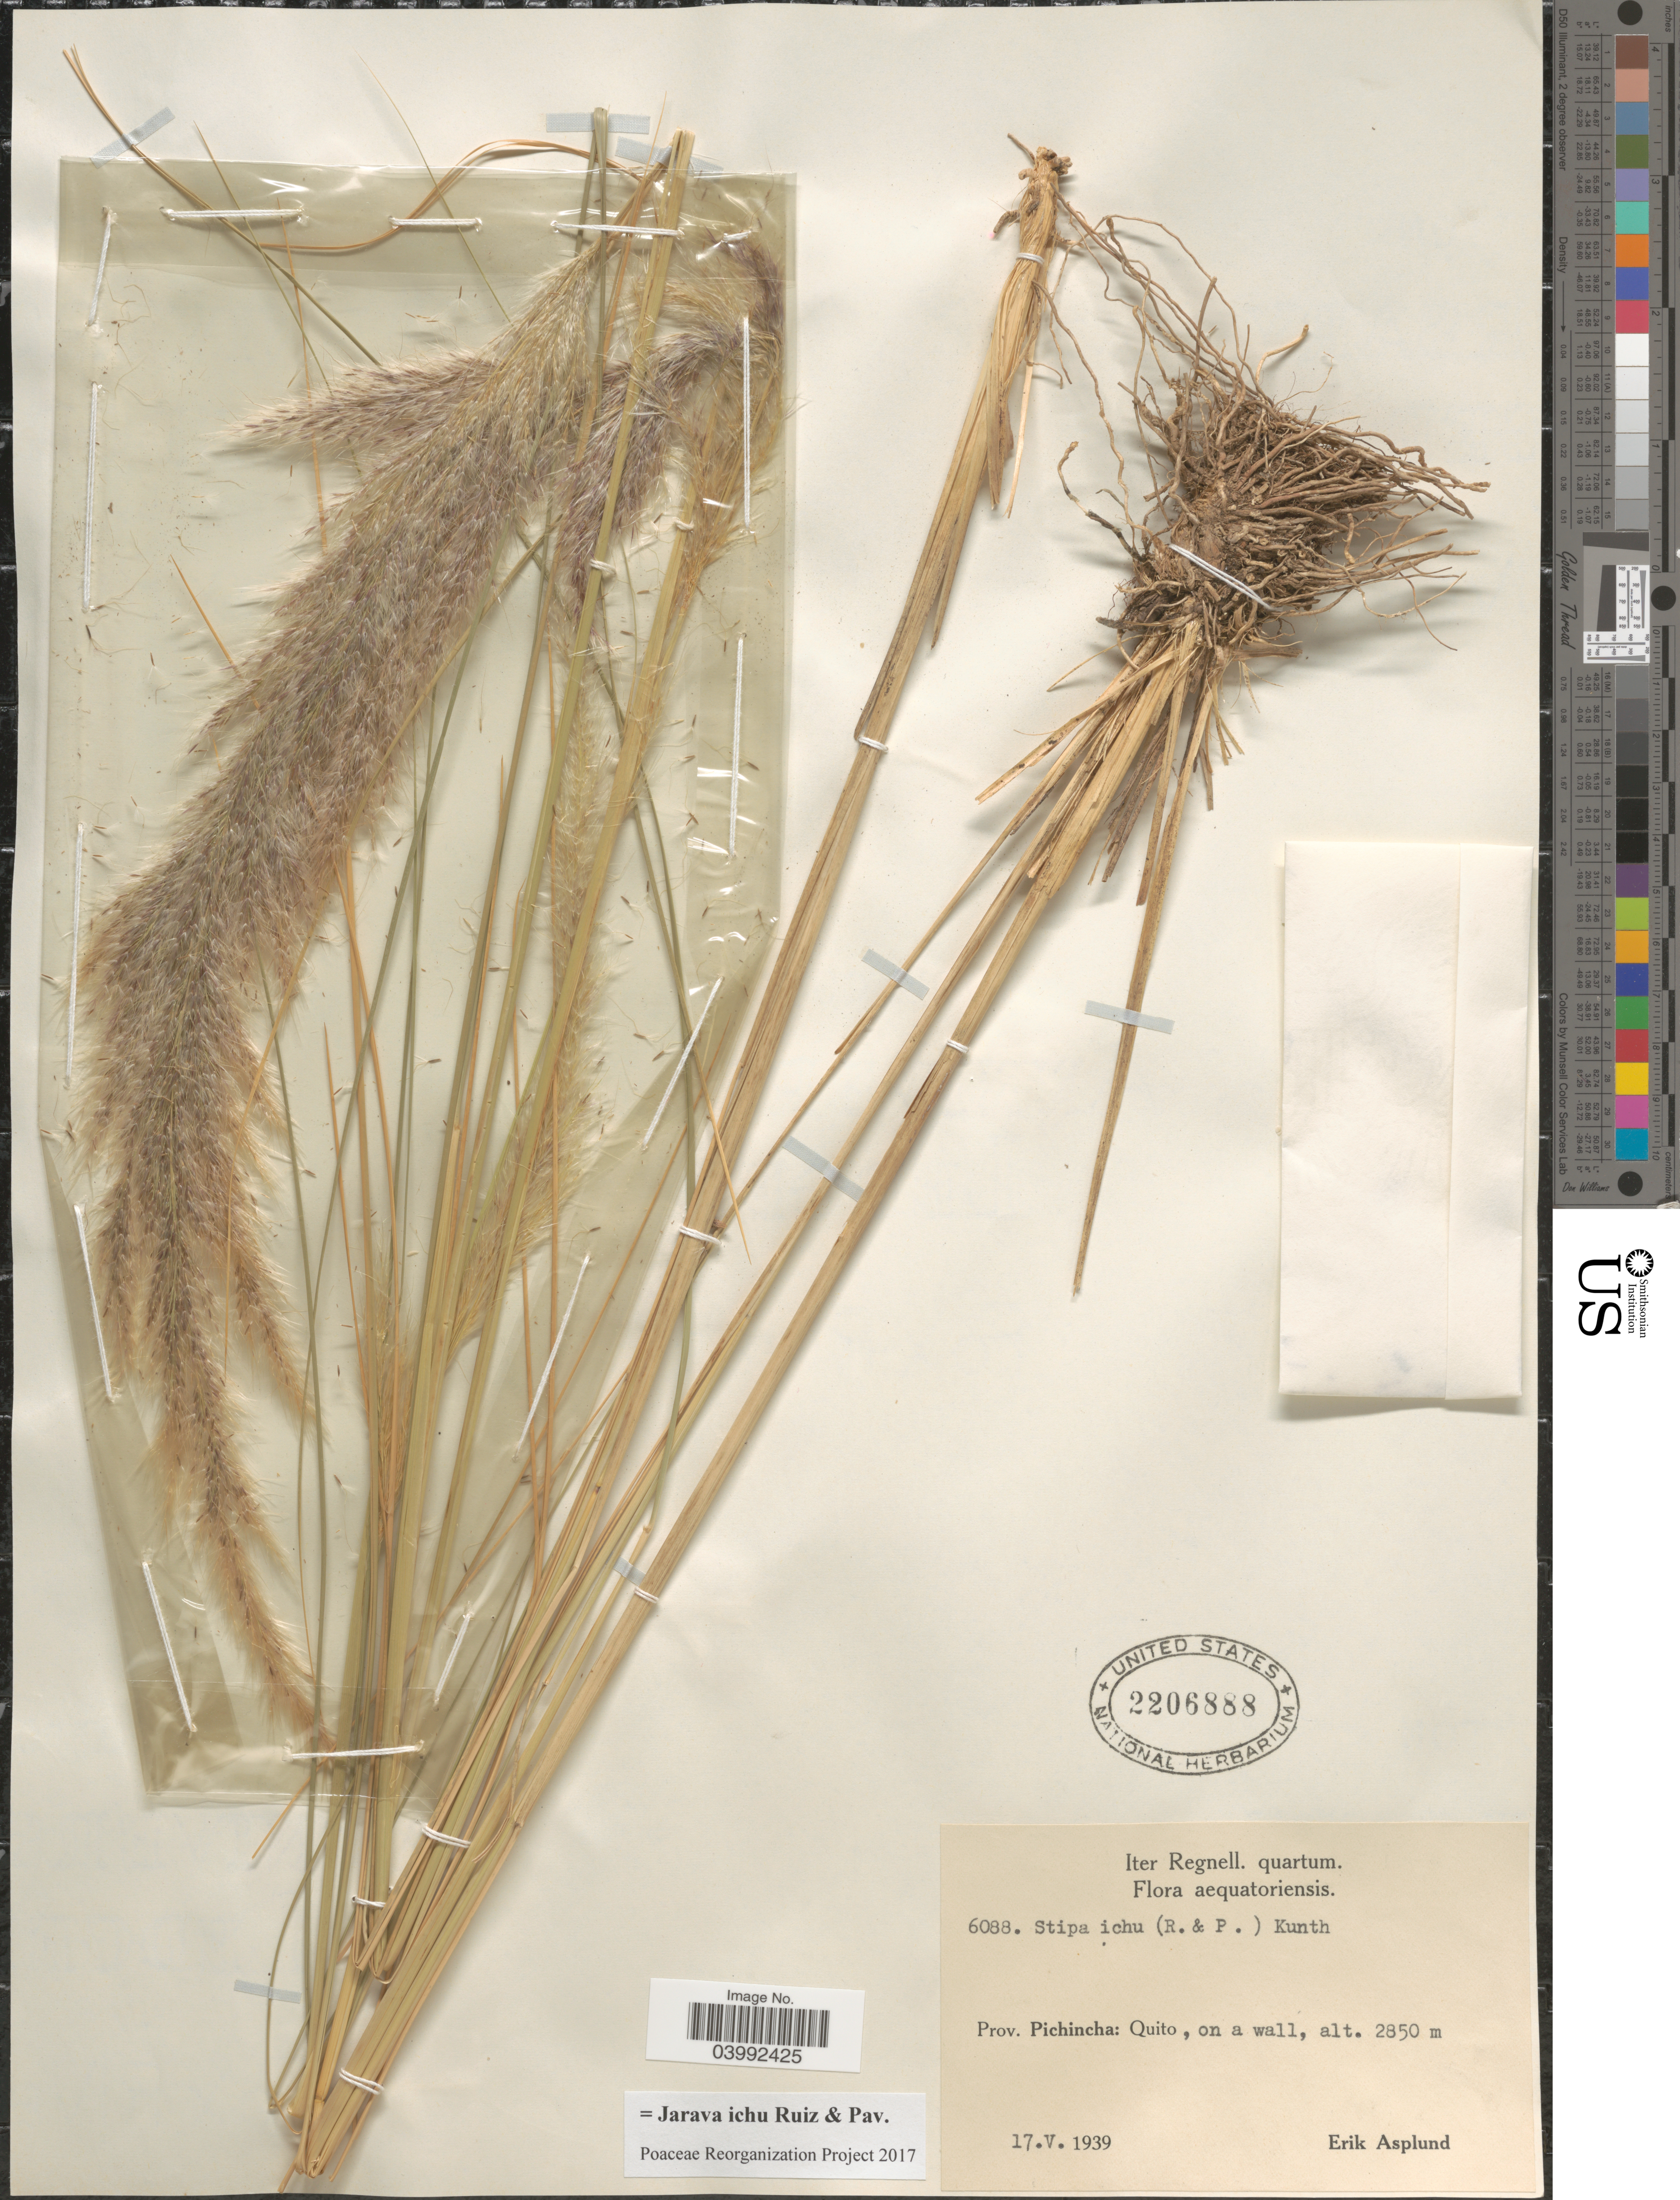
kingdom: Plantae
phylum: Tracheophyta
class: Liliopsida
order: Poales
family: Poaceae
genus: Jarava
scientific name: Jarava ichu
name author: Ruiz & Pav.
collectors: E. Asplund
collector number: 6088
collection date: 1939-05-17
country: Ecuador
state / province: Pichincha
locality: Quito, on a wall.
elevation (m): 2850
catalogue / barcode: US 2206888